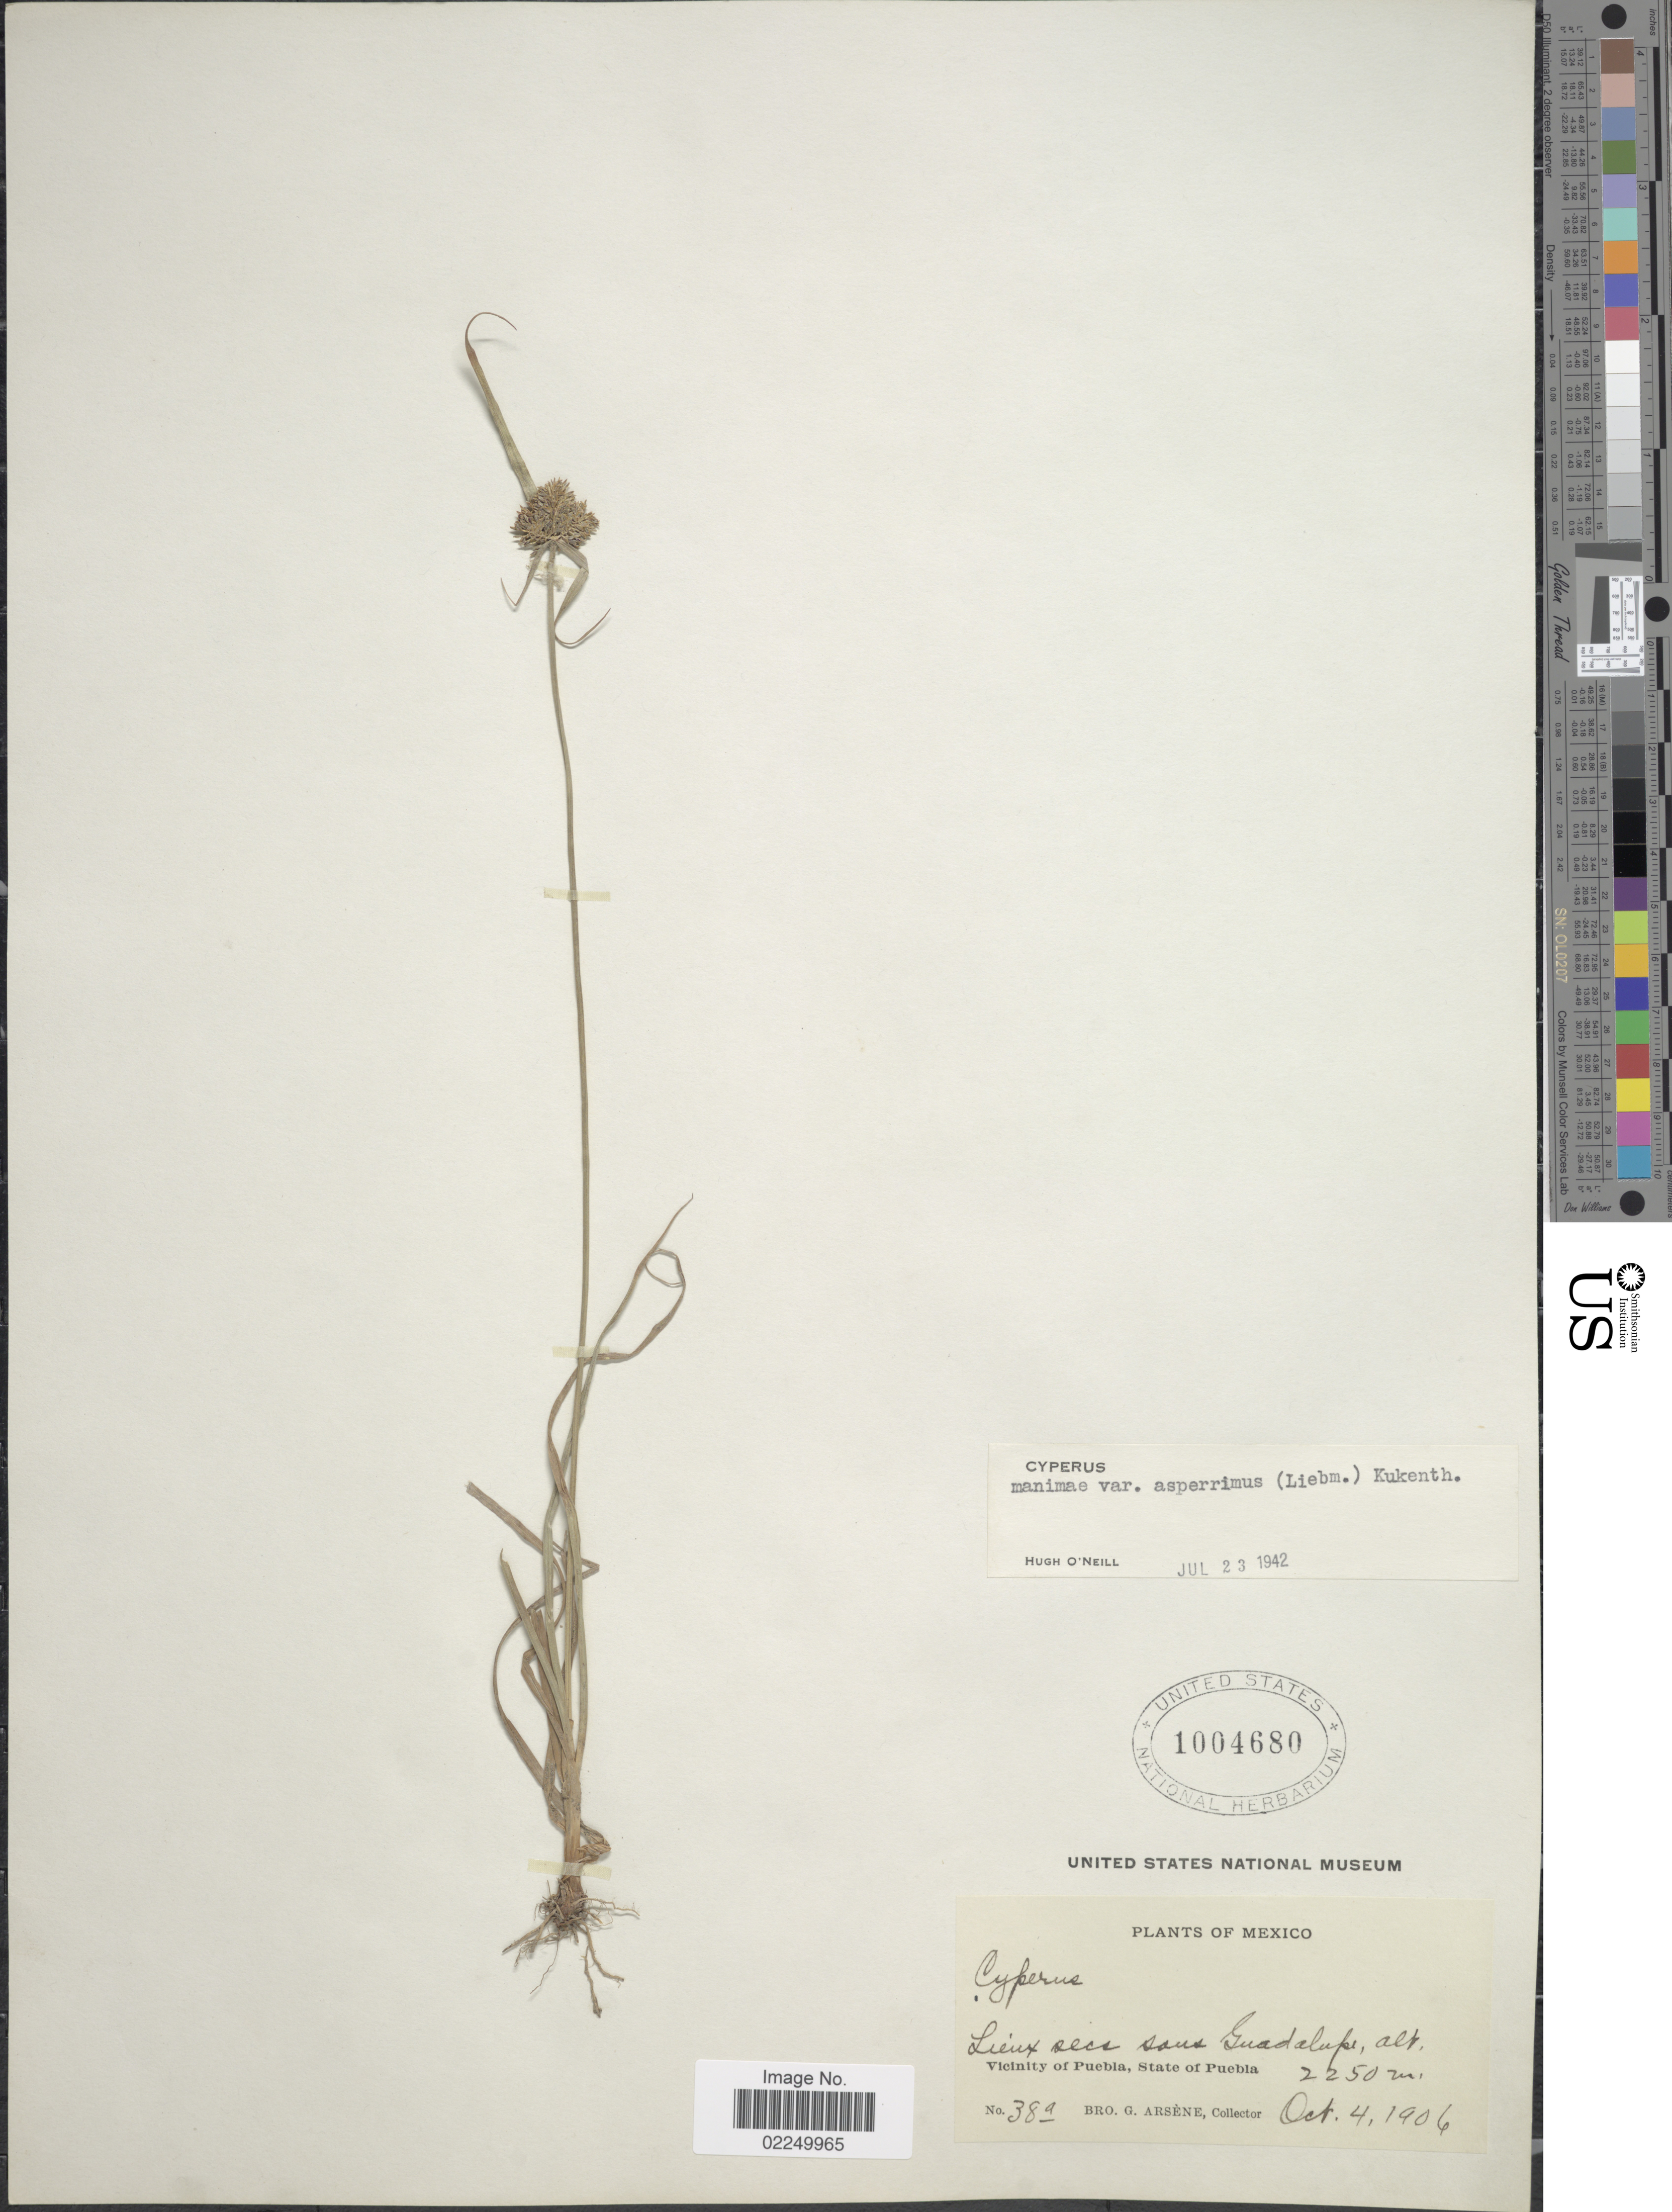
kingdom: Plantae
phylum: Tracheophyta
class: Liliopsida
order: Poales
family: Cyperaceae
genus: Cyperus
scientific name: Cyperus manimae var. asperrimus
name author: (Liebm.) Kük.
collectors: Bro. G. Arsène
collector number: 38a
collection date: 1906-10-04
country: Mexico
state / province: Puebla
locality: Lieux sexs saus Guadalupe, Vicinity of Puebla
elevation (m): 2250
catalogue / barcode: US 1004680